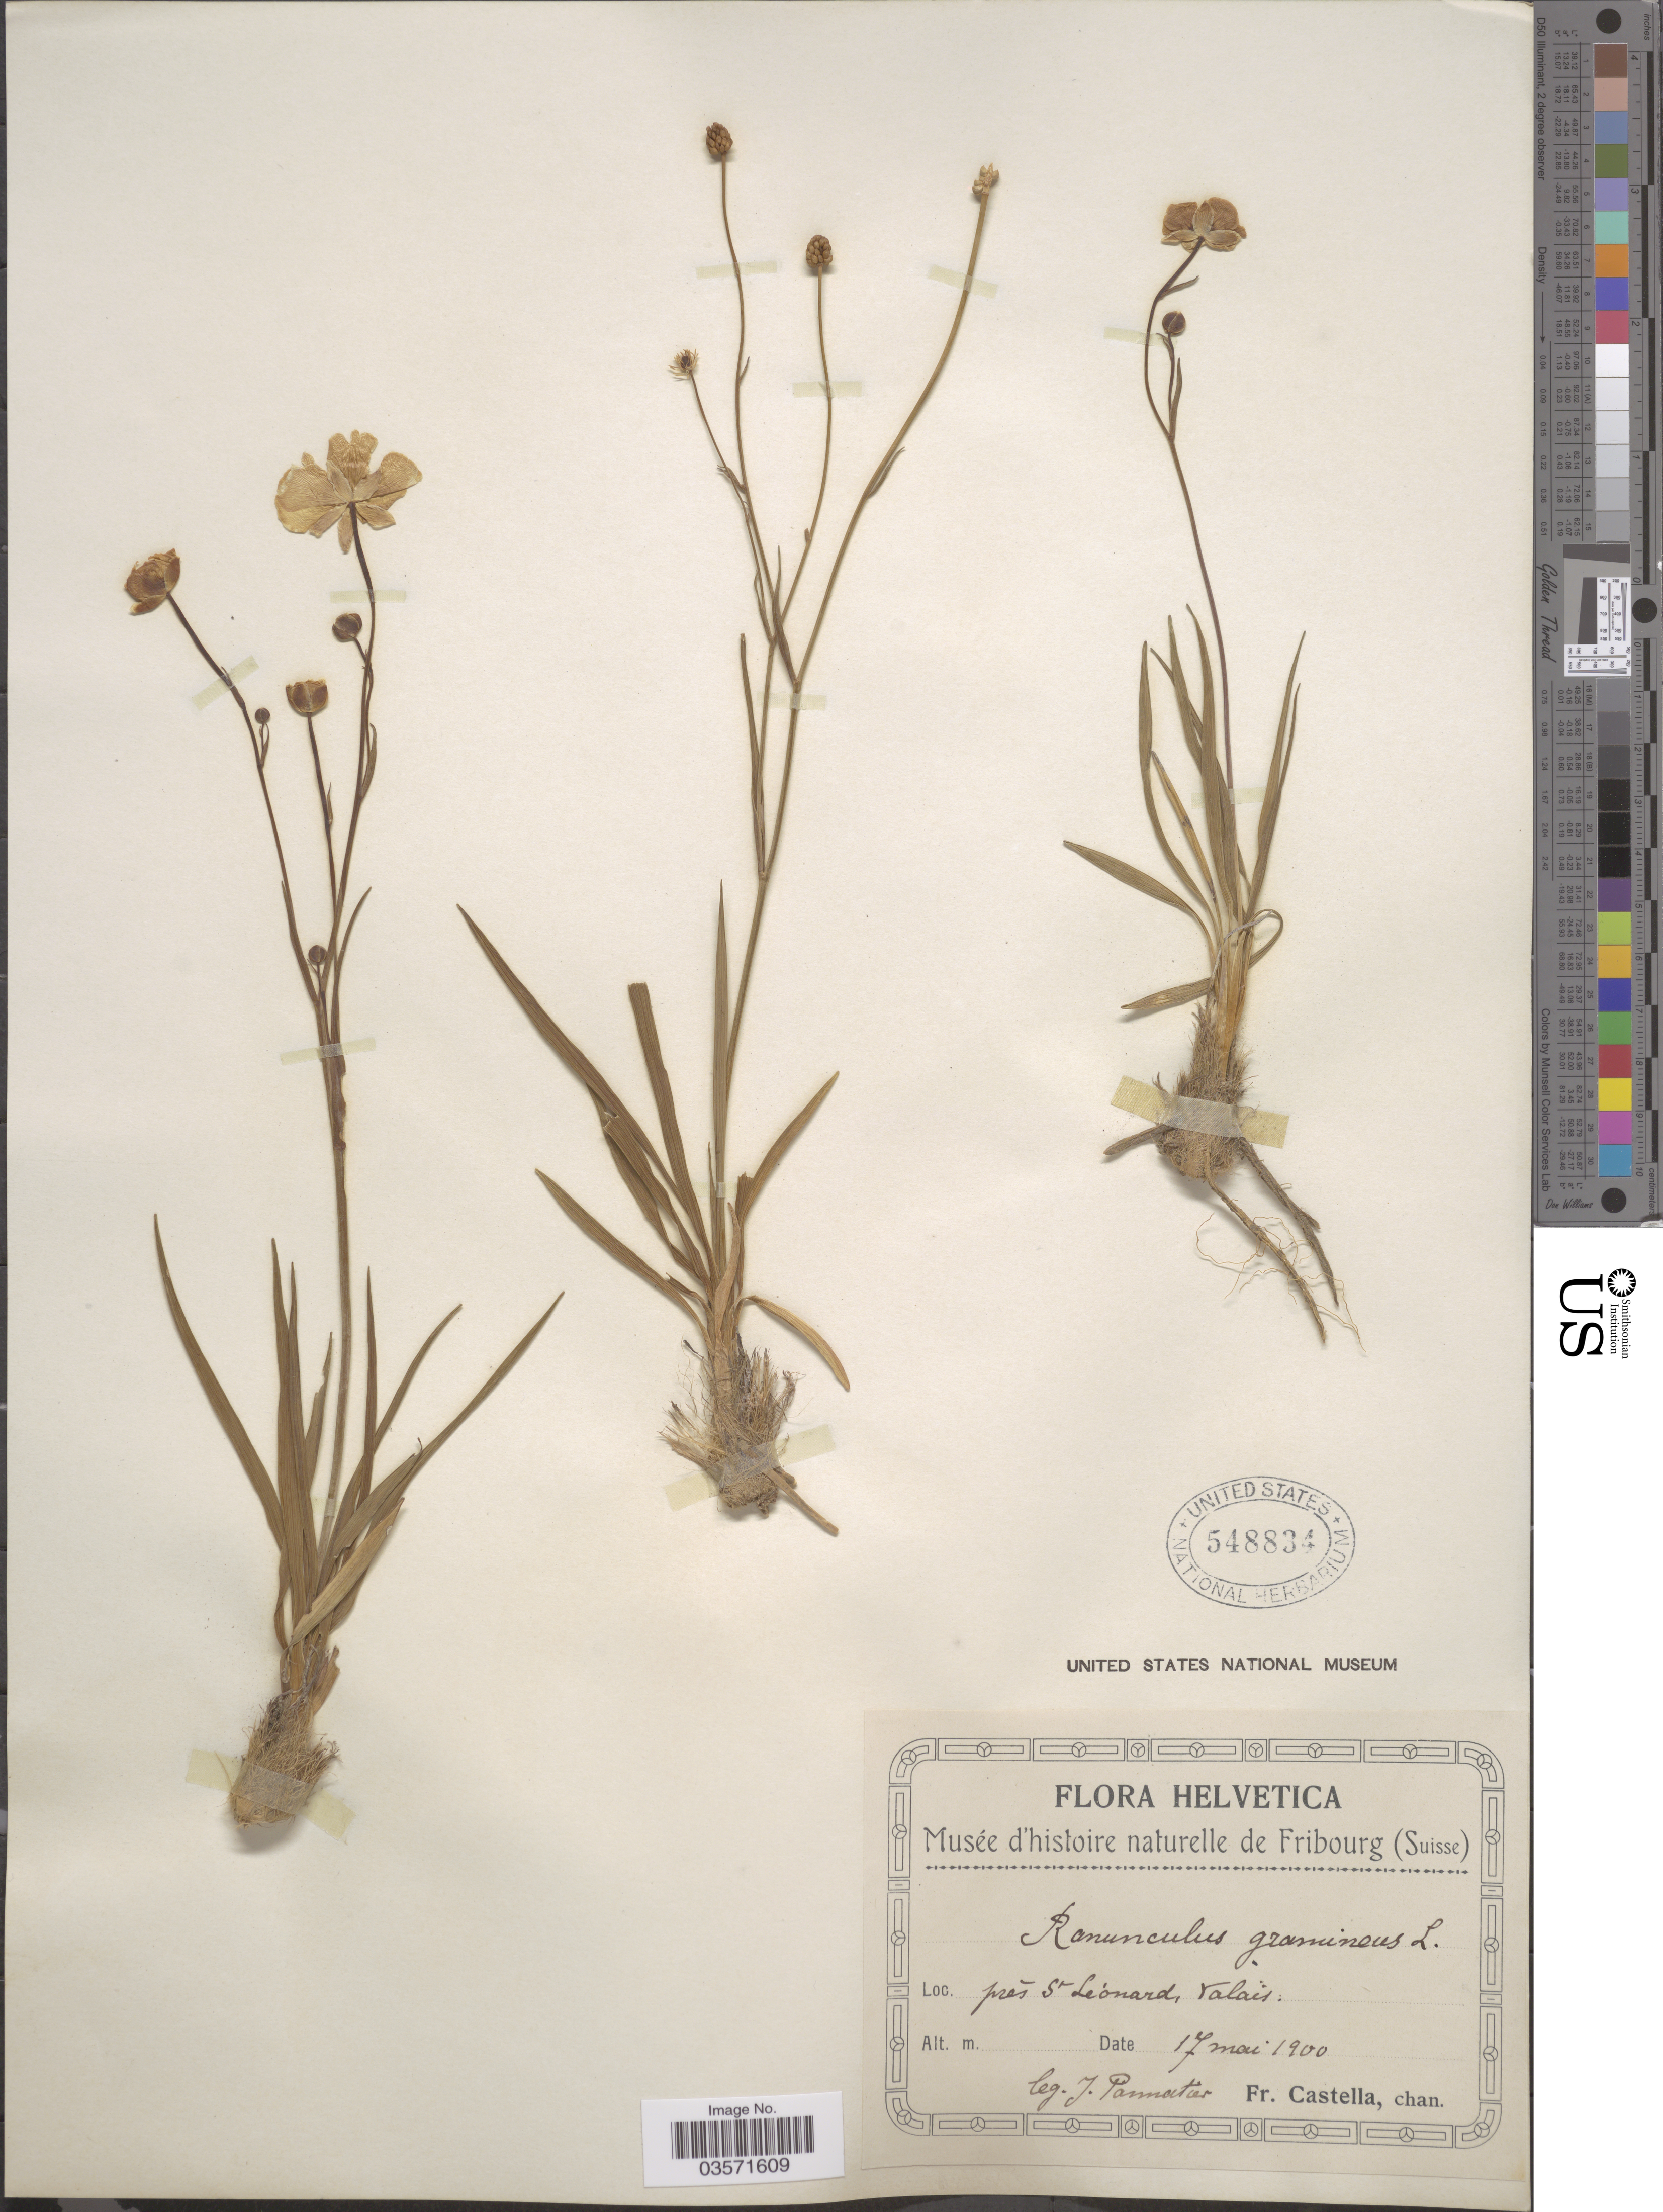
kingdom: Plantae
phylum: Tracheophyta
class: Magnoliopsida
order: Ranunculales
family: Ranunculaceae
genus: Ranunculus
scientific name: Ranunculus gramineus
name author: L.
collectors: J. Pannatier & Fr. Castella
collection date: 1900-05-17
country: Switzerland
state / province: Valais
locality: Helvetica. Près St Leónard.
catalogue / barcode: US 548834